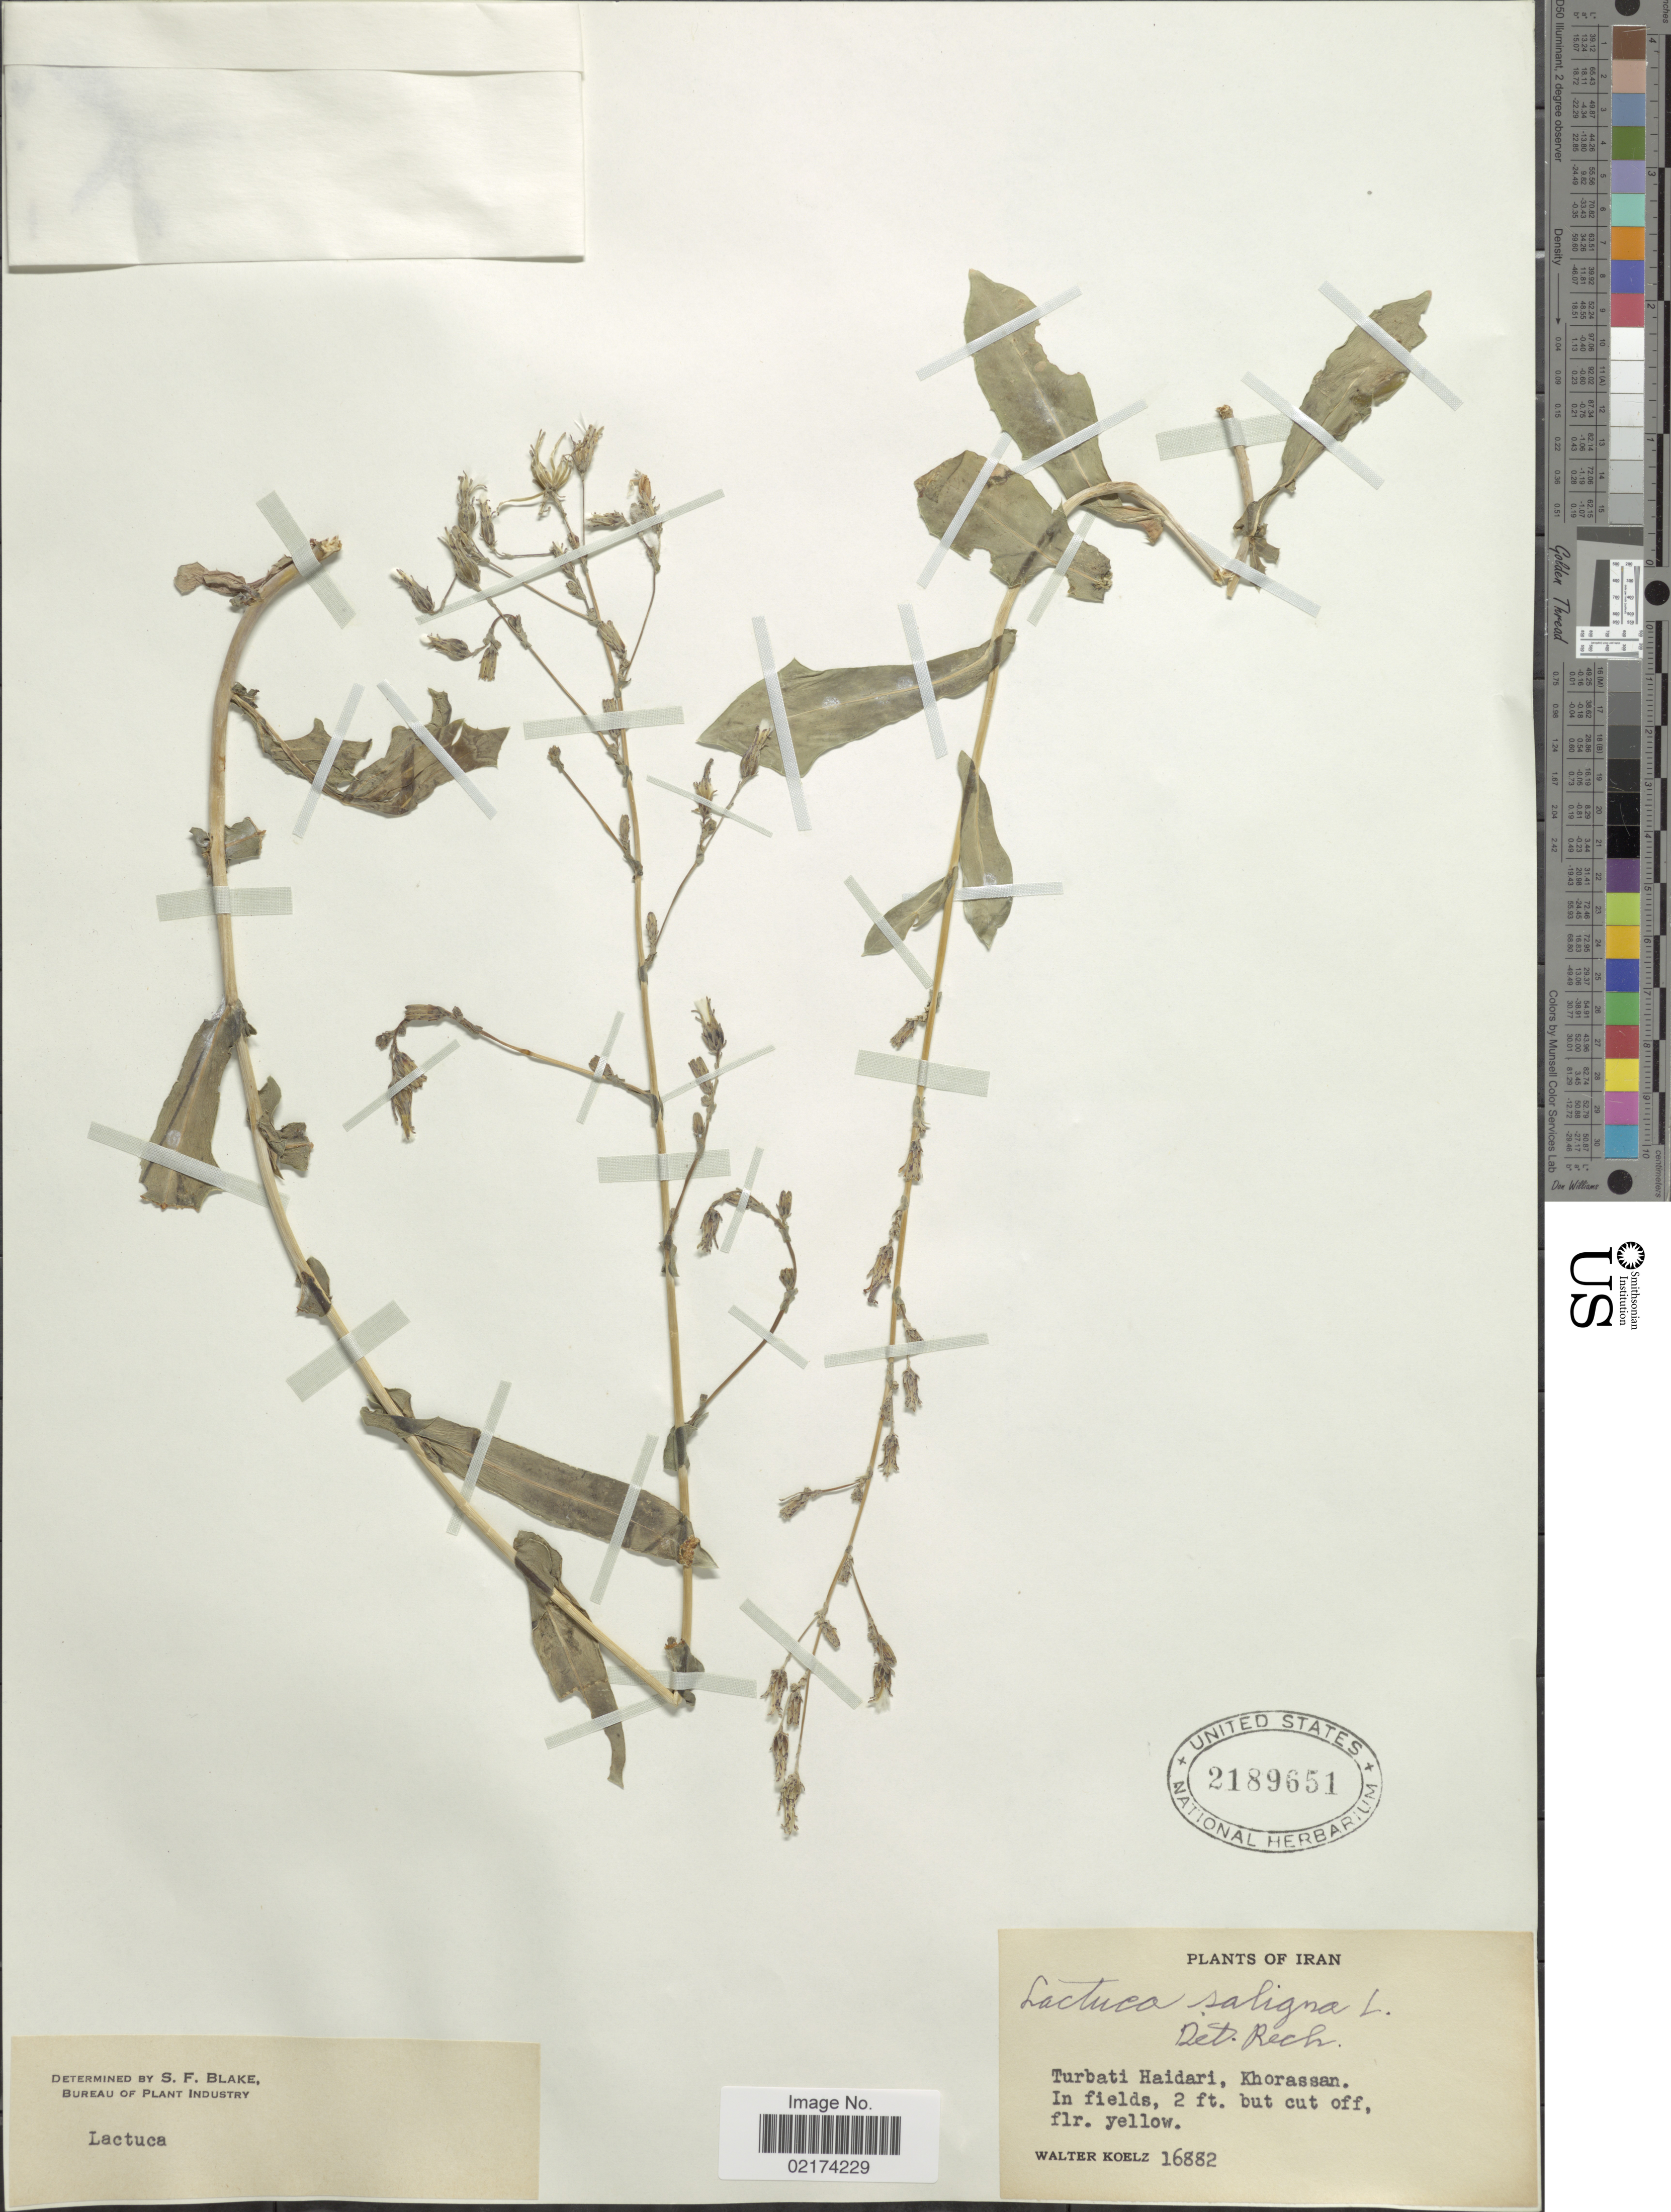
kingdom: Plantae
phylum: Tracheophyta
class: Magnoliopsida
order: Asterales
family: Asteraceae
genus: Lactuca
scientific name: Lactuca saligna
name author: L.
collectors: W. N. Koelz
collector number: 16882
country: Iran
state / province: Khorasan [obsolete]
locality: Turbati Haidari, Khorassan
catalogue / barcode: US 2189651